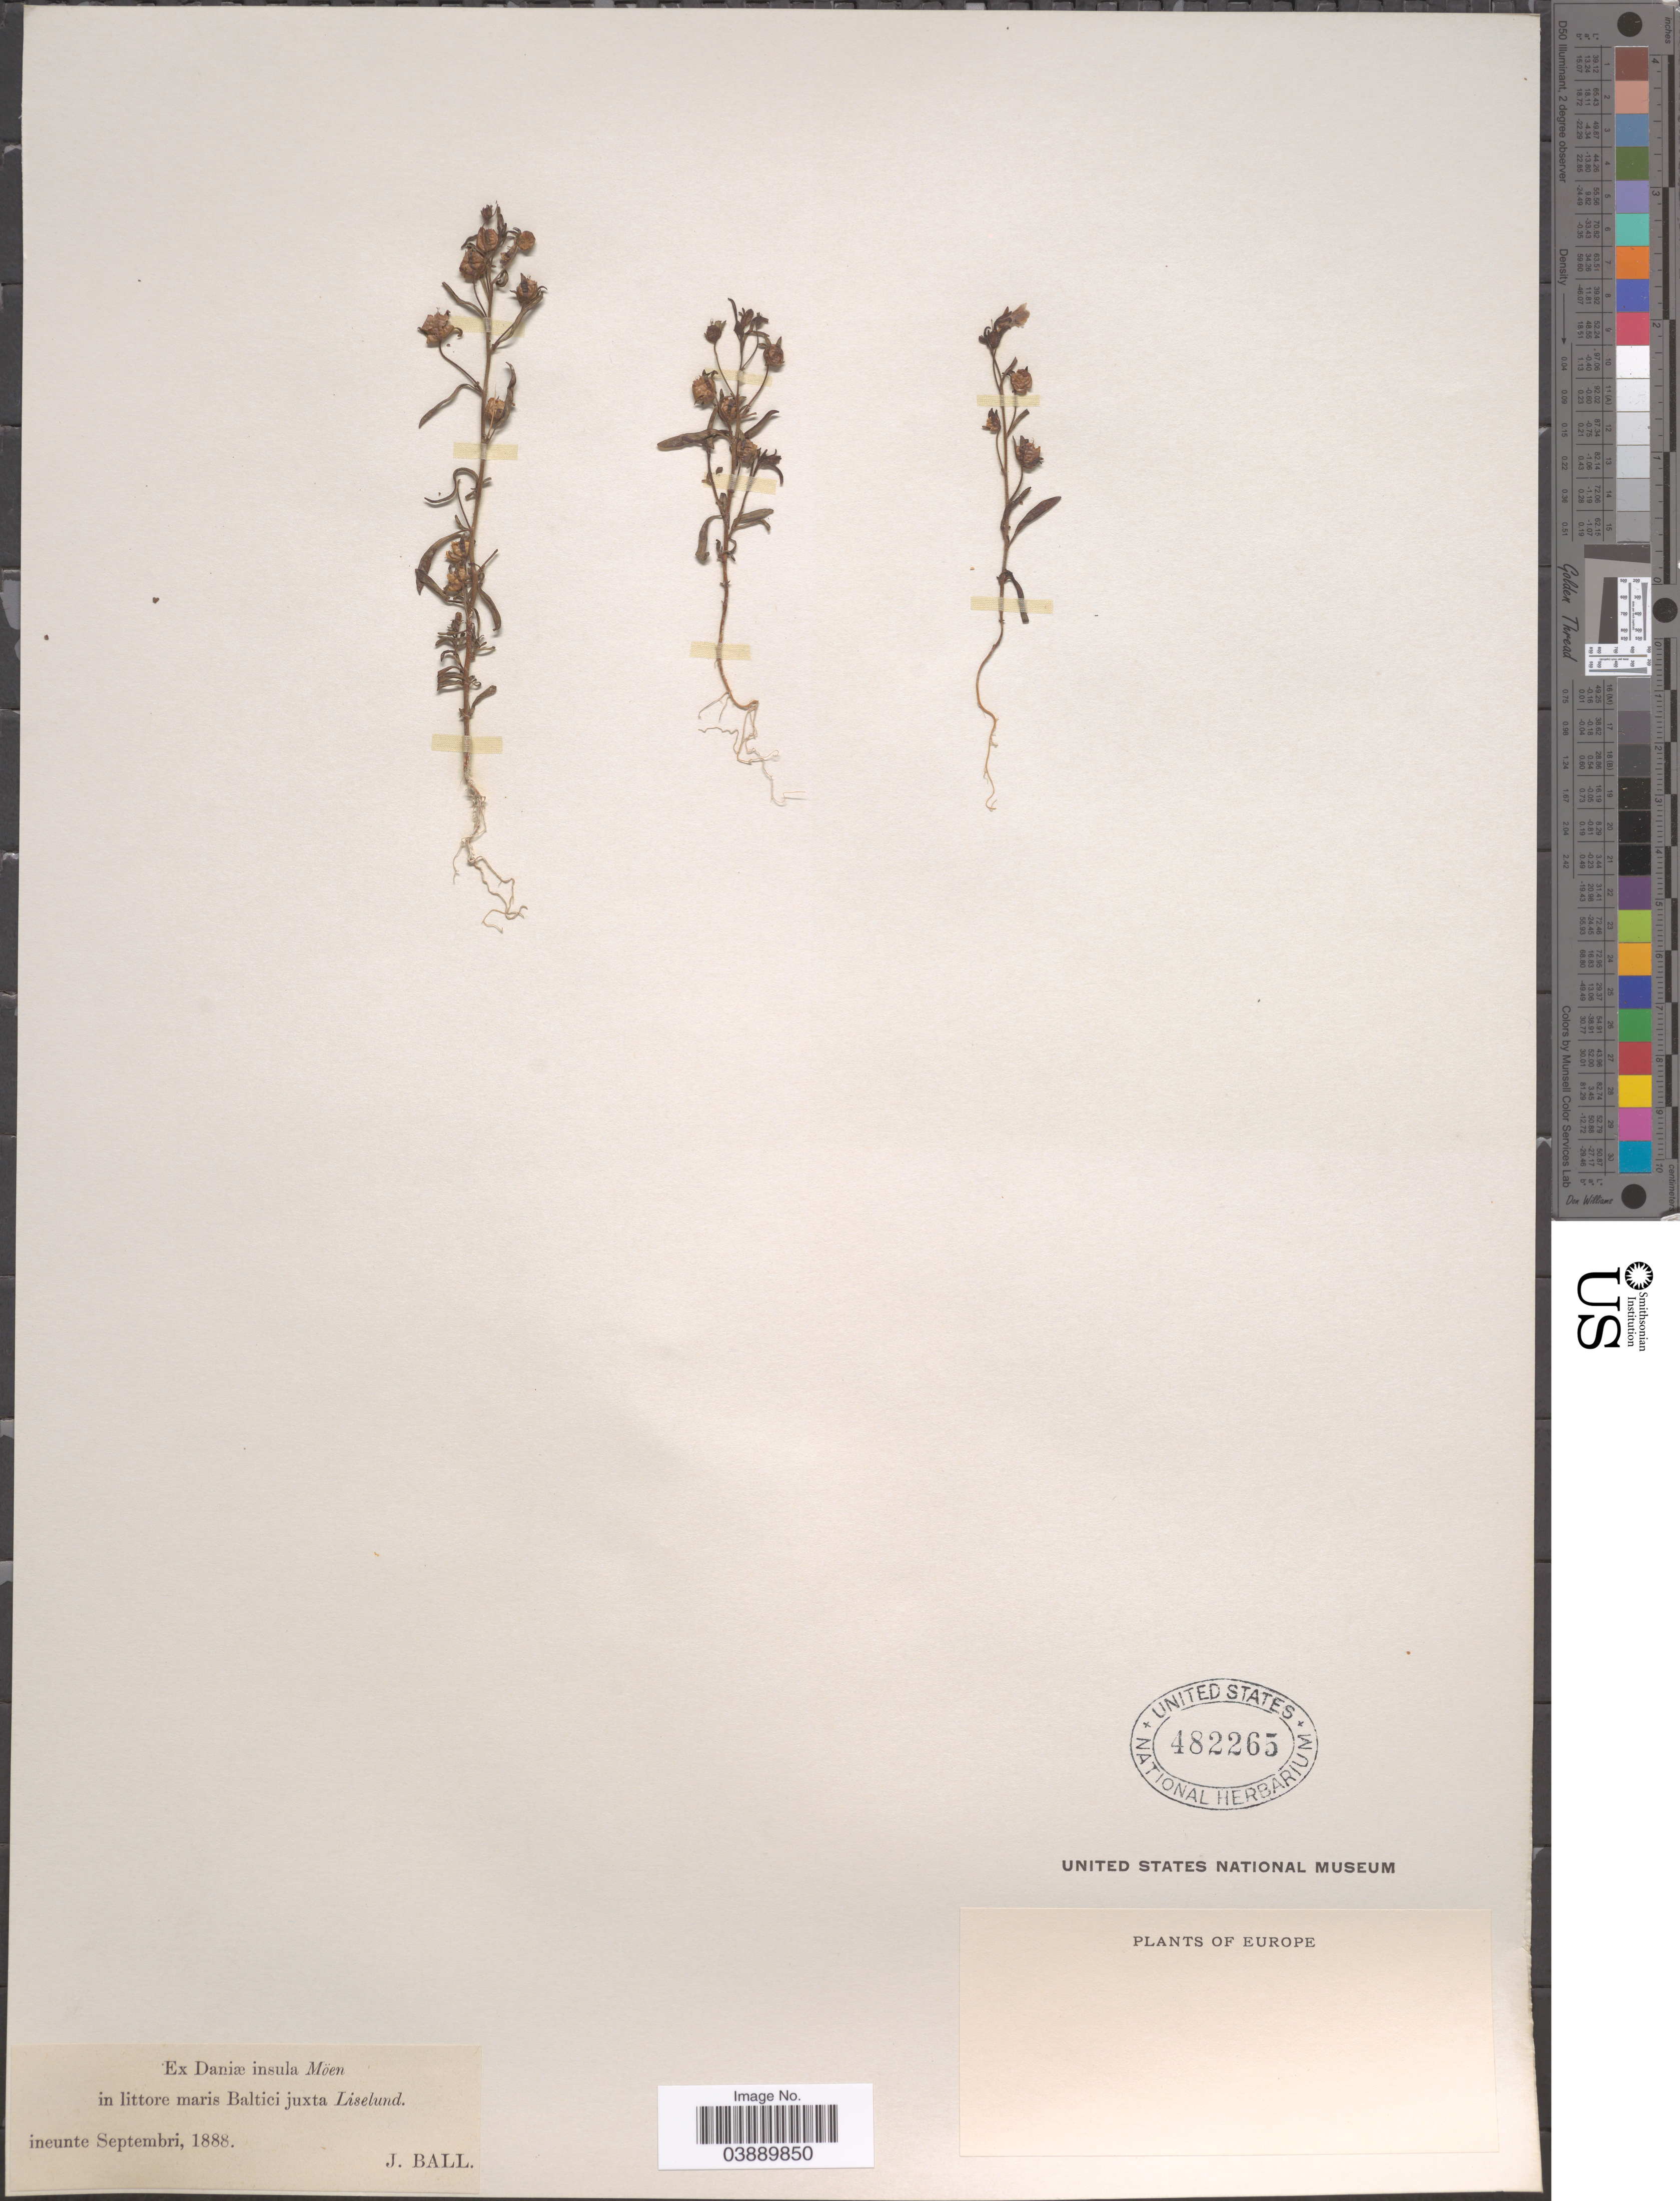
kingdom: Plantae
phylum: Tracheophyta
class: Magnoliopsida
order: Lamiales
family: Plantaginaceae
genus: Linaria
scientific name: Linaria vulgaris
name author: Mill.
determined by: Albach, Dirk C.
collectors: J. Ball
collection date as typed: inuente Septembri, 1888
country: Micronesia, Federated States of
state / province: Truk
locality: Ex Daniæ insula Möen in littore maris Baltici juxta Liselund.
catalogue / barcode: US 482265